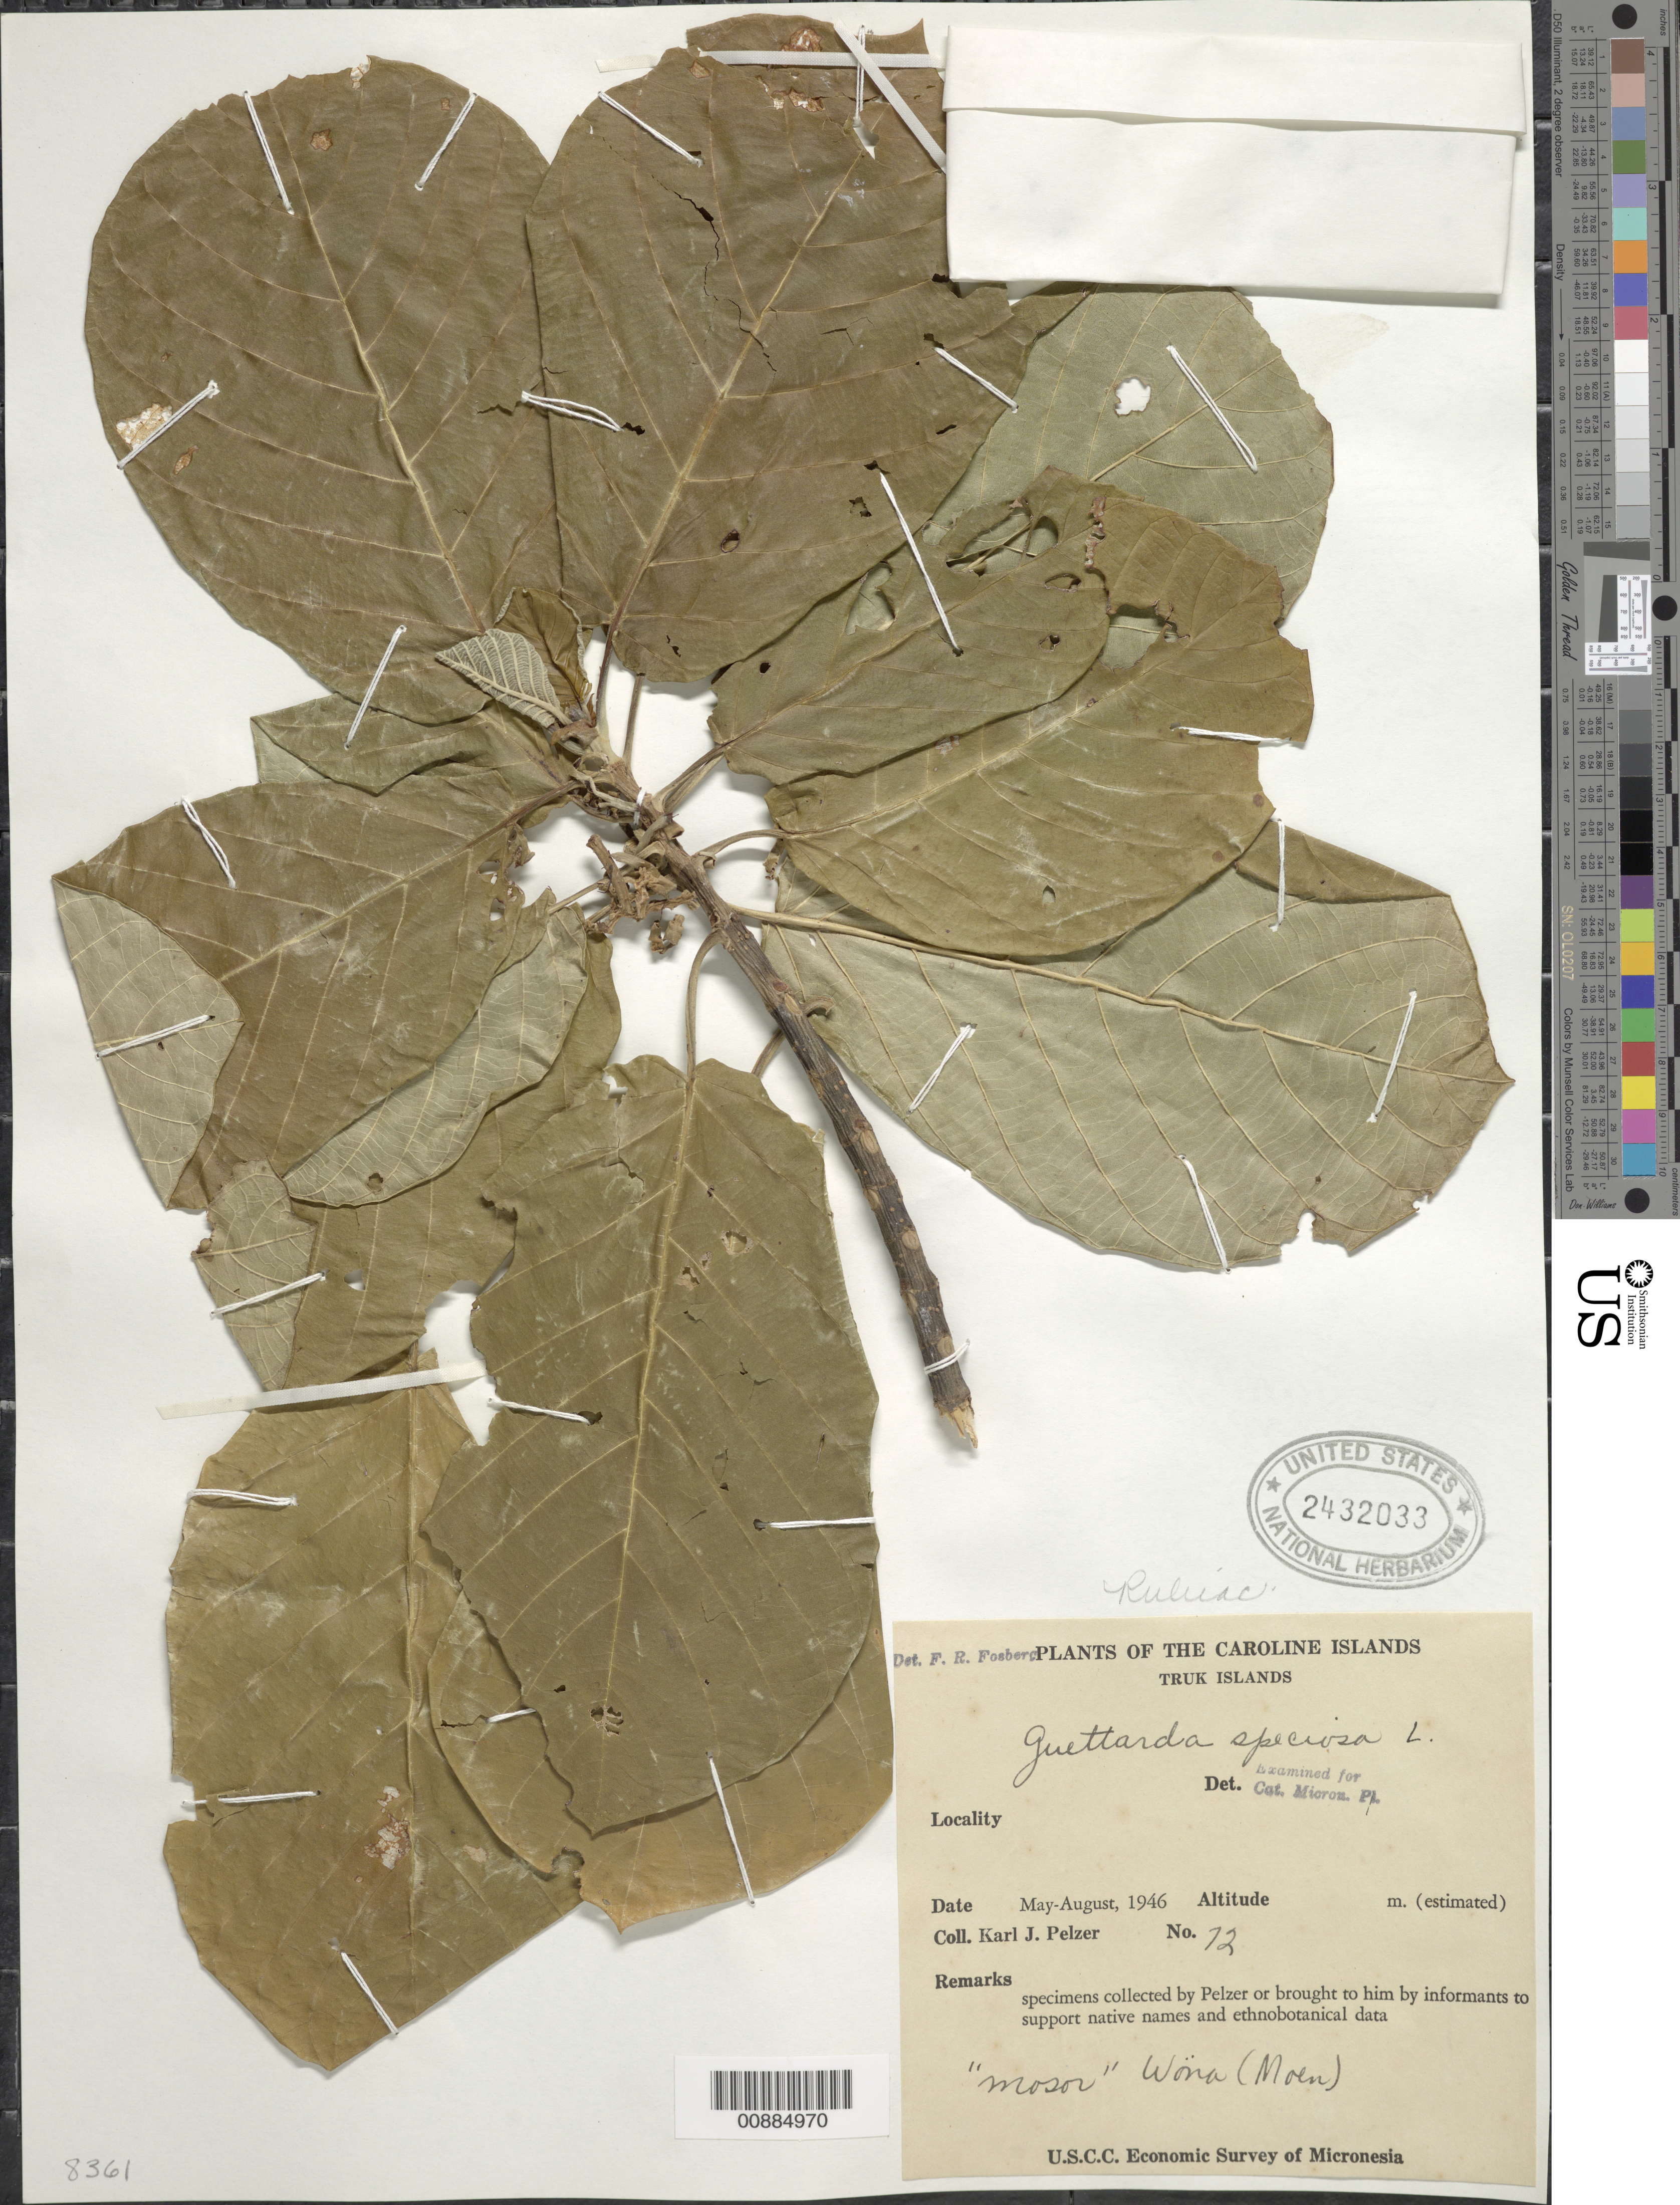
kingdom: Plantae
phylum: Tracheophyta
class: Magnoliopsida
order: Gentianales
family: Rubiaceae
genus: Guettarda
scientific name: Guettarda speciosa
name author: L.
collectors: K. J. Pelzer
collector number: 72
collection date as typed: May 1946 to Aug 1946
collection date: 1946-05/1946-08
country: Micronesia, Federated States of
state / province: Truk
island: Truk (Chuuk) Is.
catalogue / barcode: US 2432033